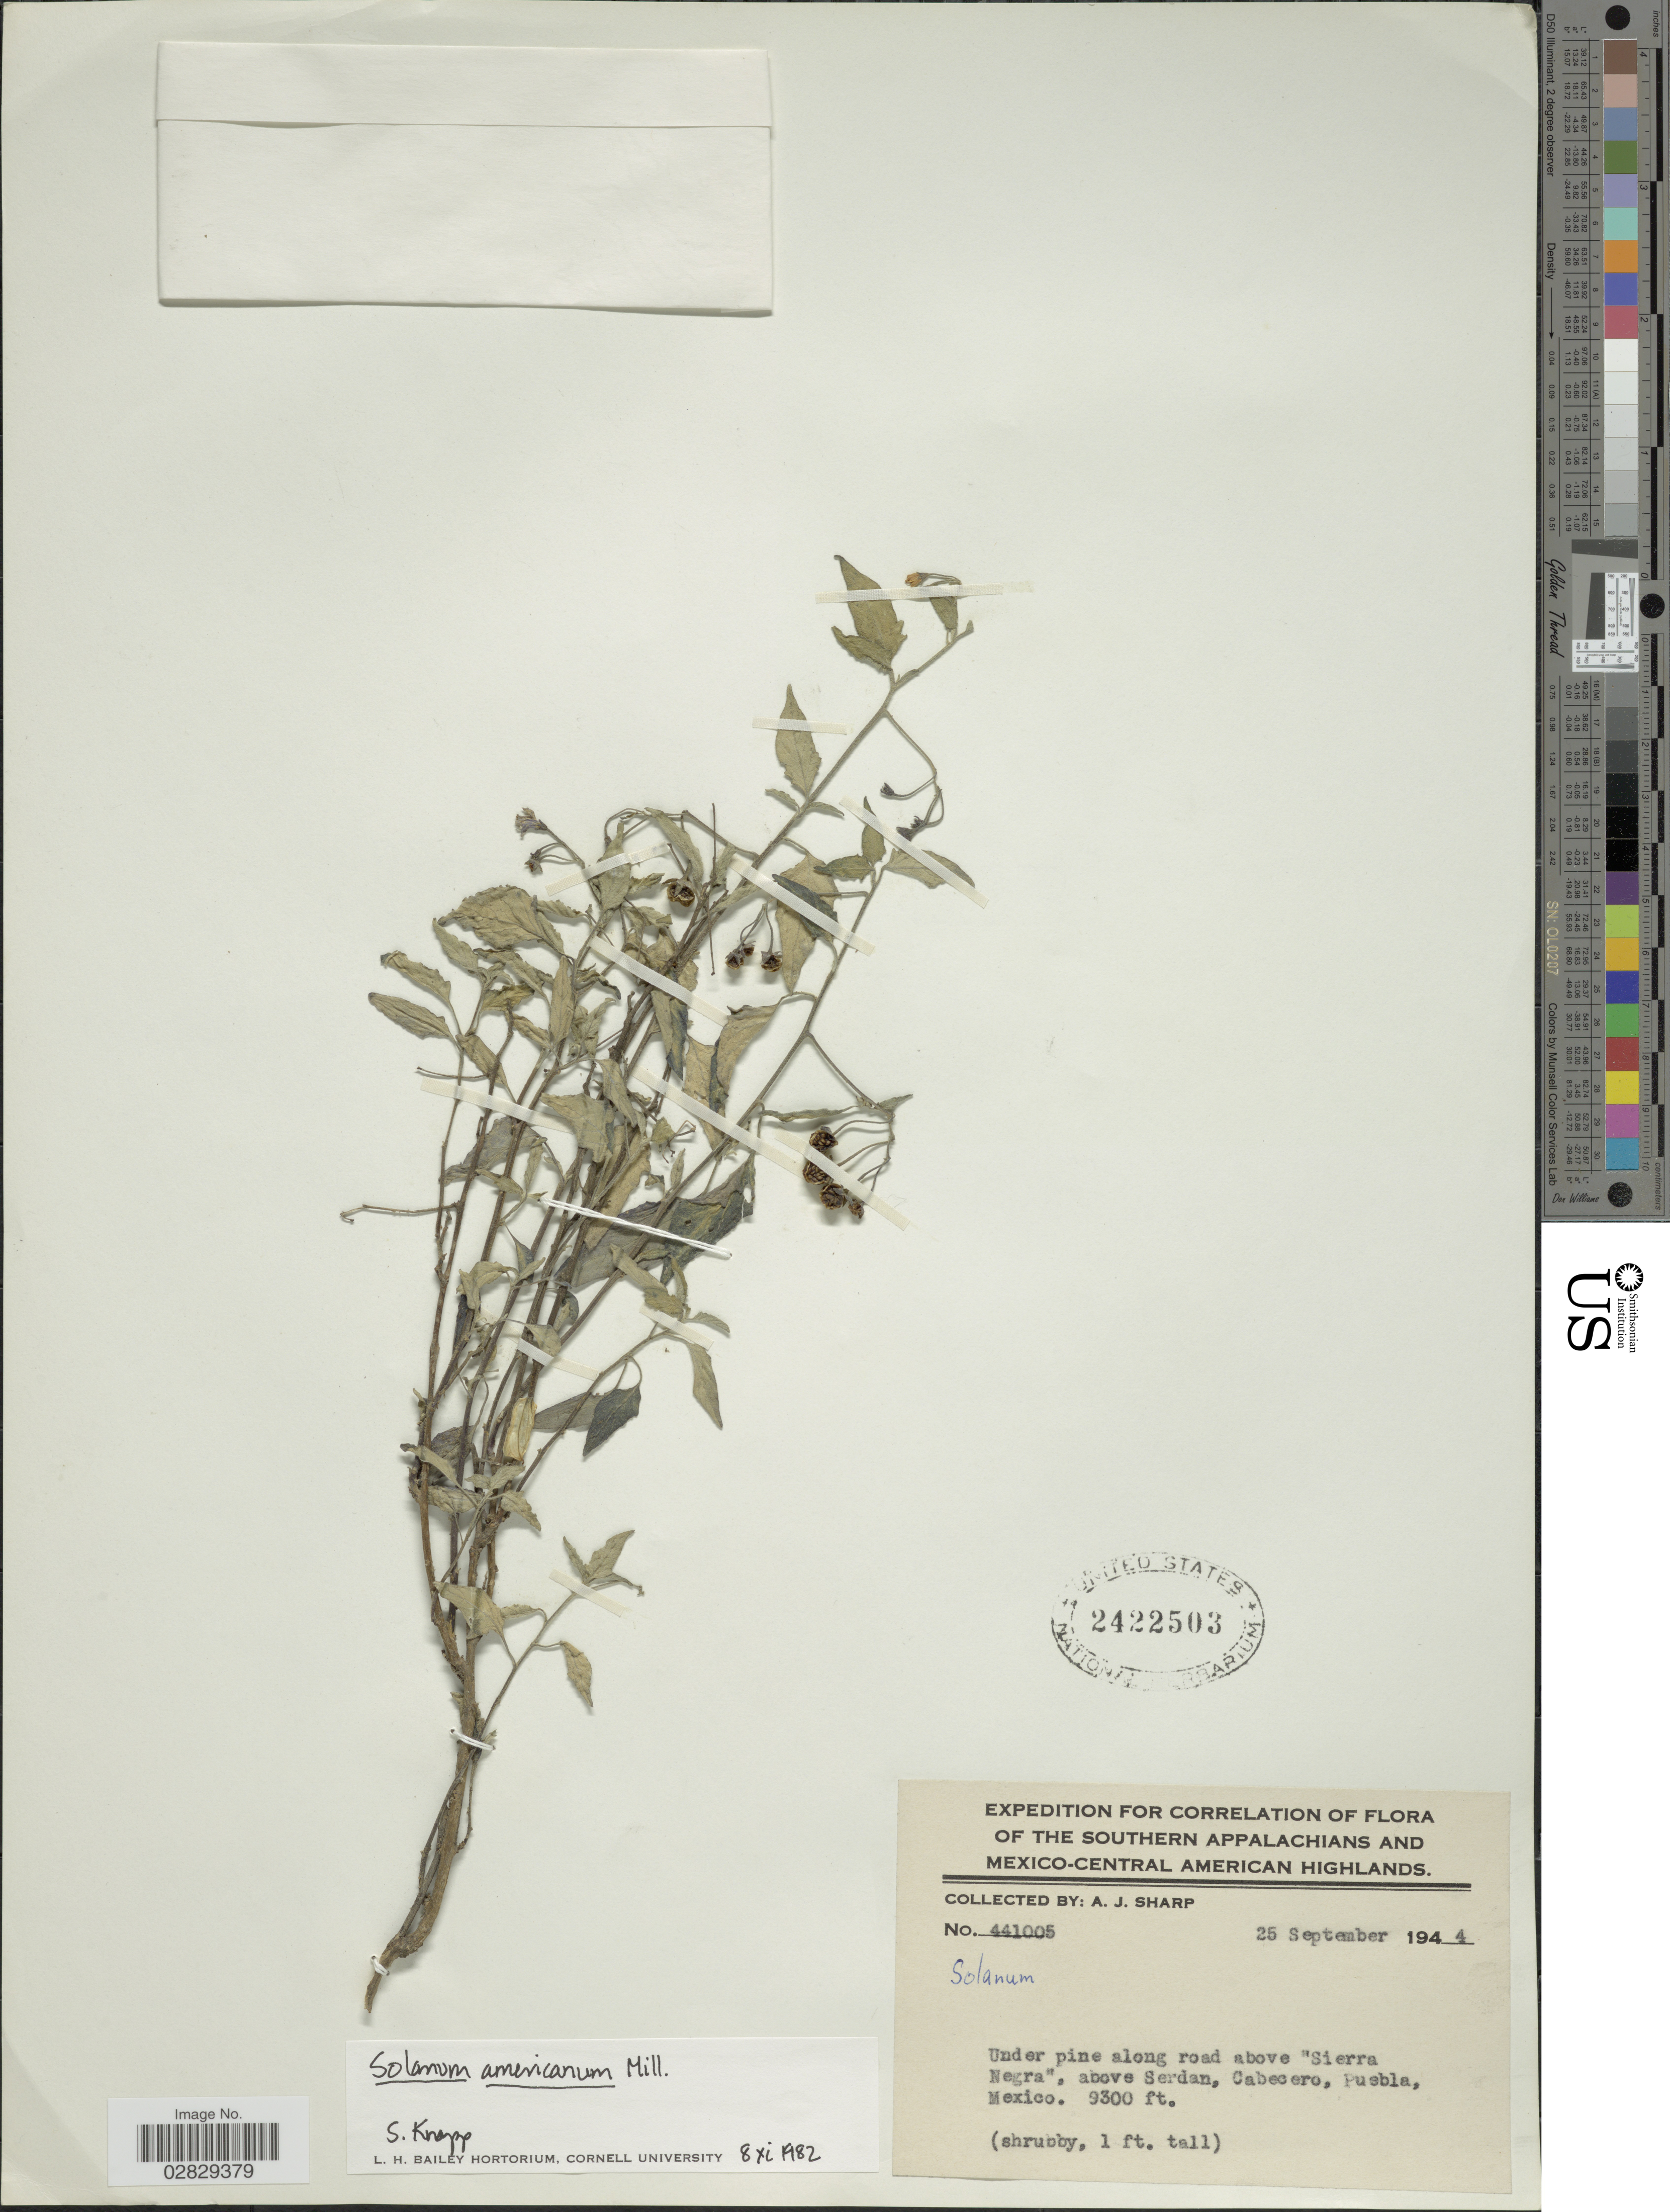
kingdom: Plantae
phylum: Tracheophyta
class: Magnoliopsida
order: Solanales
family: Solanaceae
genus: Solanum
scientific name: Solanum douglasii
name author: Dunal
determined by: Knapp, S. D.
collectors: A. J. Sharp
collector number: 441005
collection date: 1944-09-25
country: Mexico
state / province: Puebla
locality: The Southern Appalachians and Mexico-Central American Highlands. Under pine along road above "Sierra Negra", above Serdan, Cabecero.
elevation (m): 2835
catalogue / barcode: US 2422503